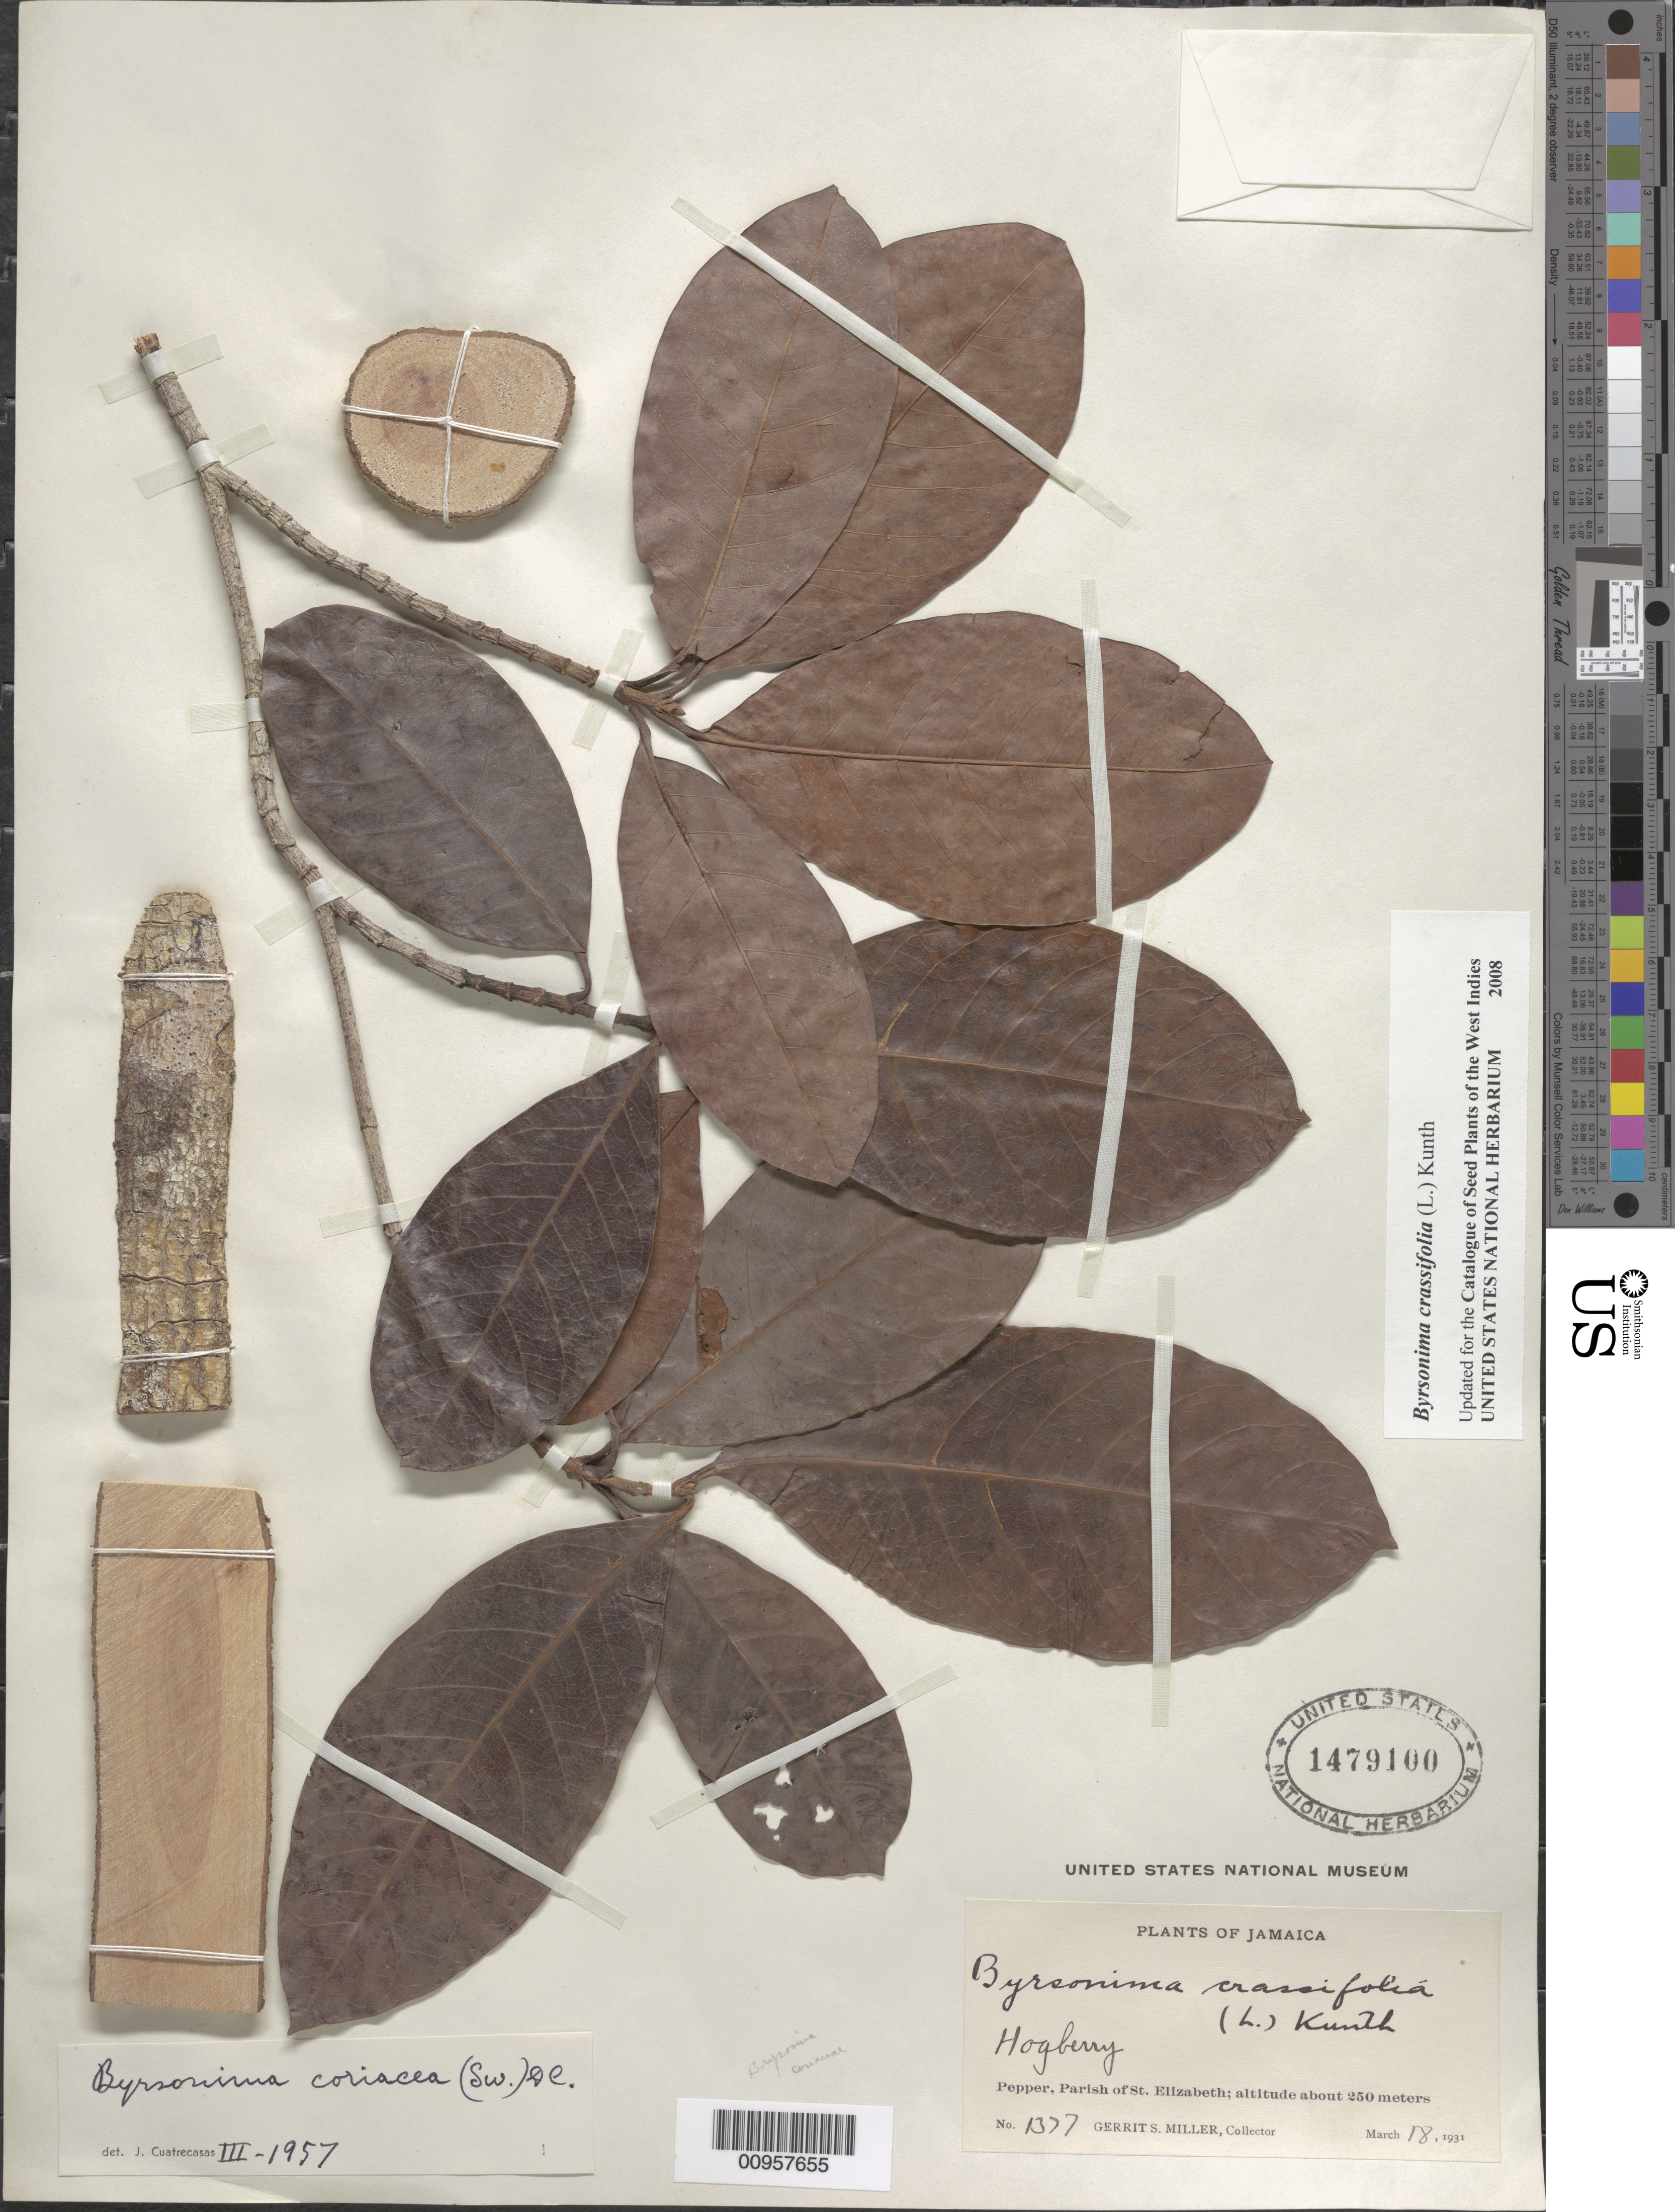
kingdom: Plantae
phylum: Tracheophyta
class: Magnoliopsida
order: Malpighiales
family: Malpighiaceae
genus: Byrsonima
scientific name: Byrsonima crassifolia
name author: (L.) Kunth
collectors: G. S. Miller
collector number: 1377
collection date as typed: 18 Mar 1931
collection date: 1931-03-18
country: Jamaica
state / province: Saint Elizabeth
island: Jamaica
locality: Pepper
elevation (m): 250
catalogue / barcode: US 1479100